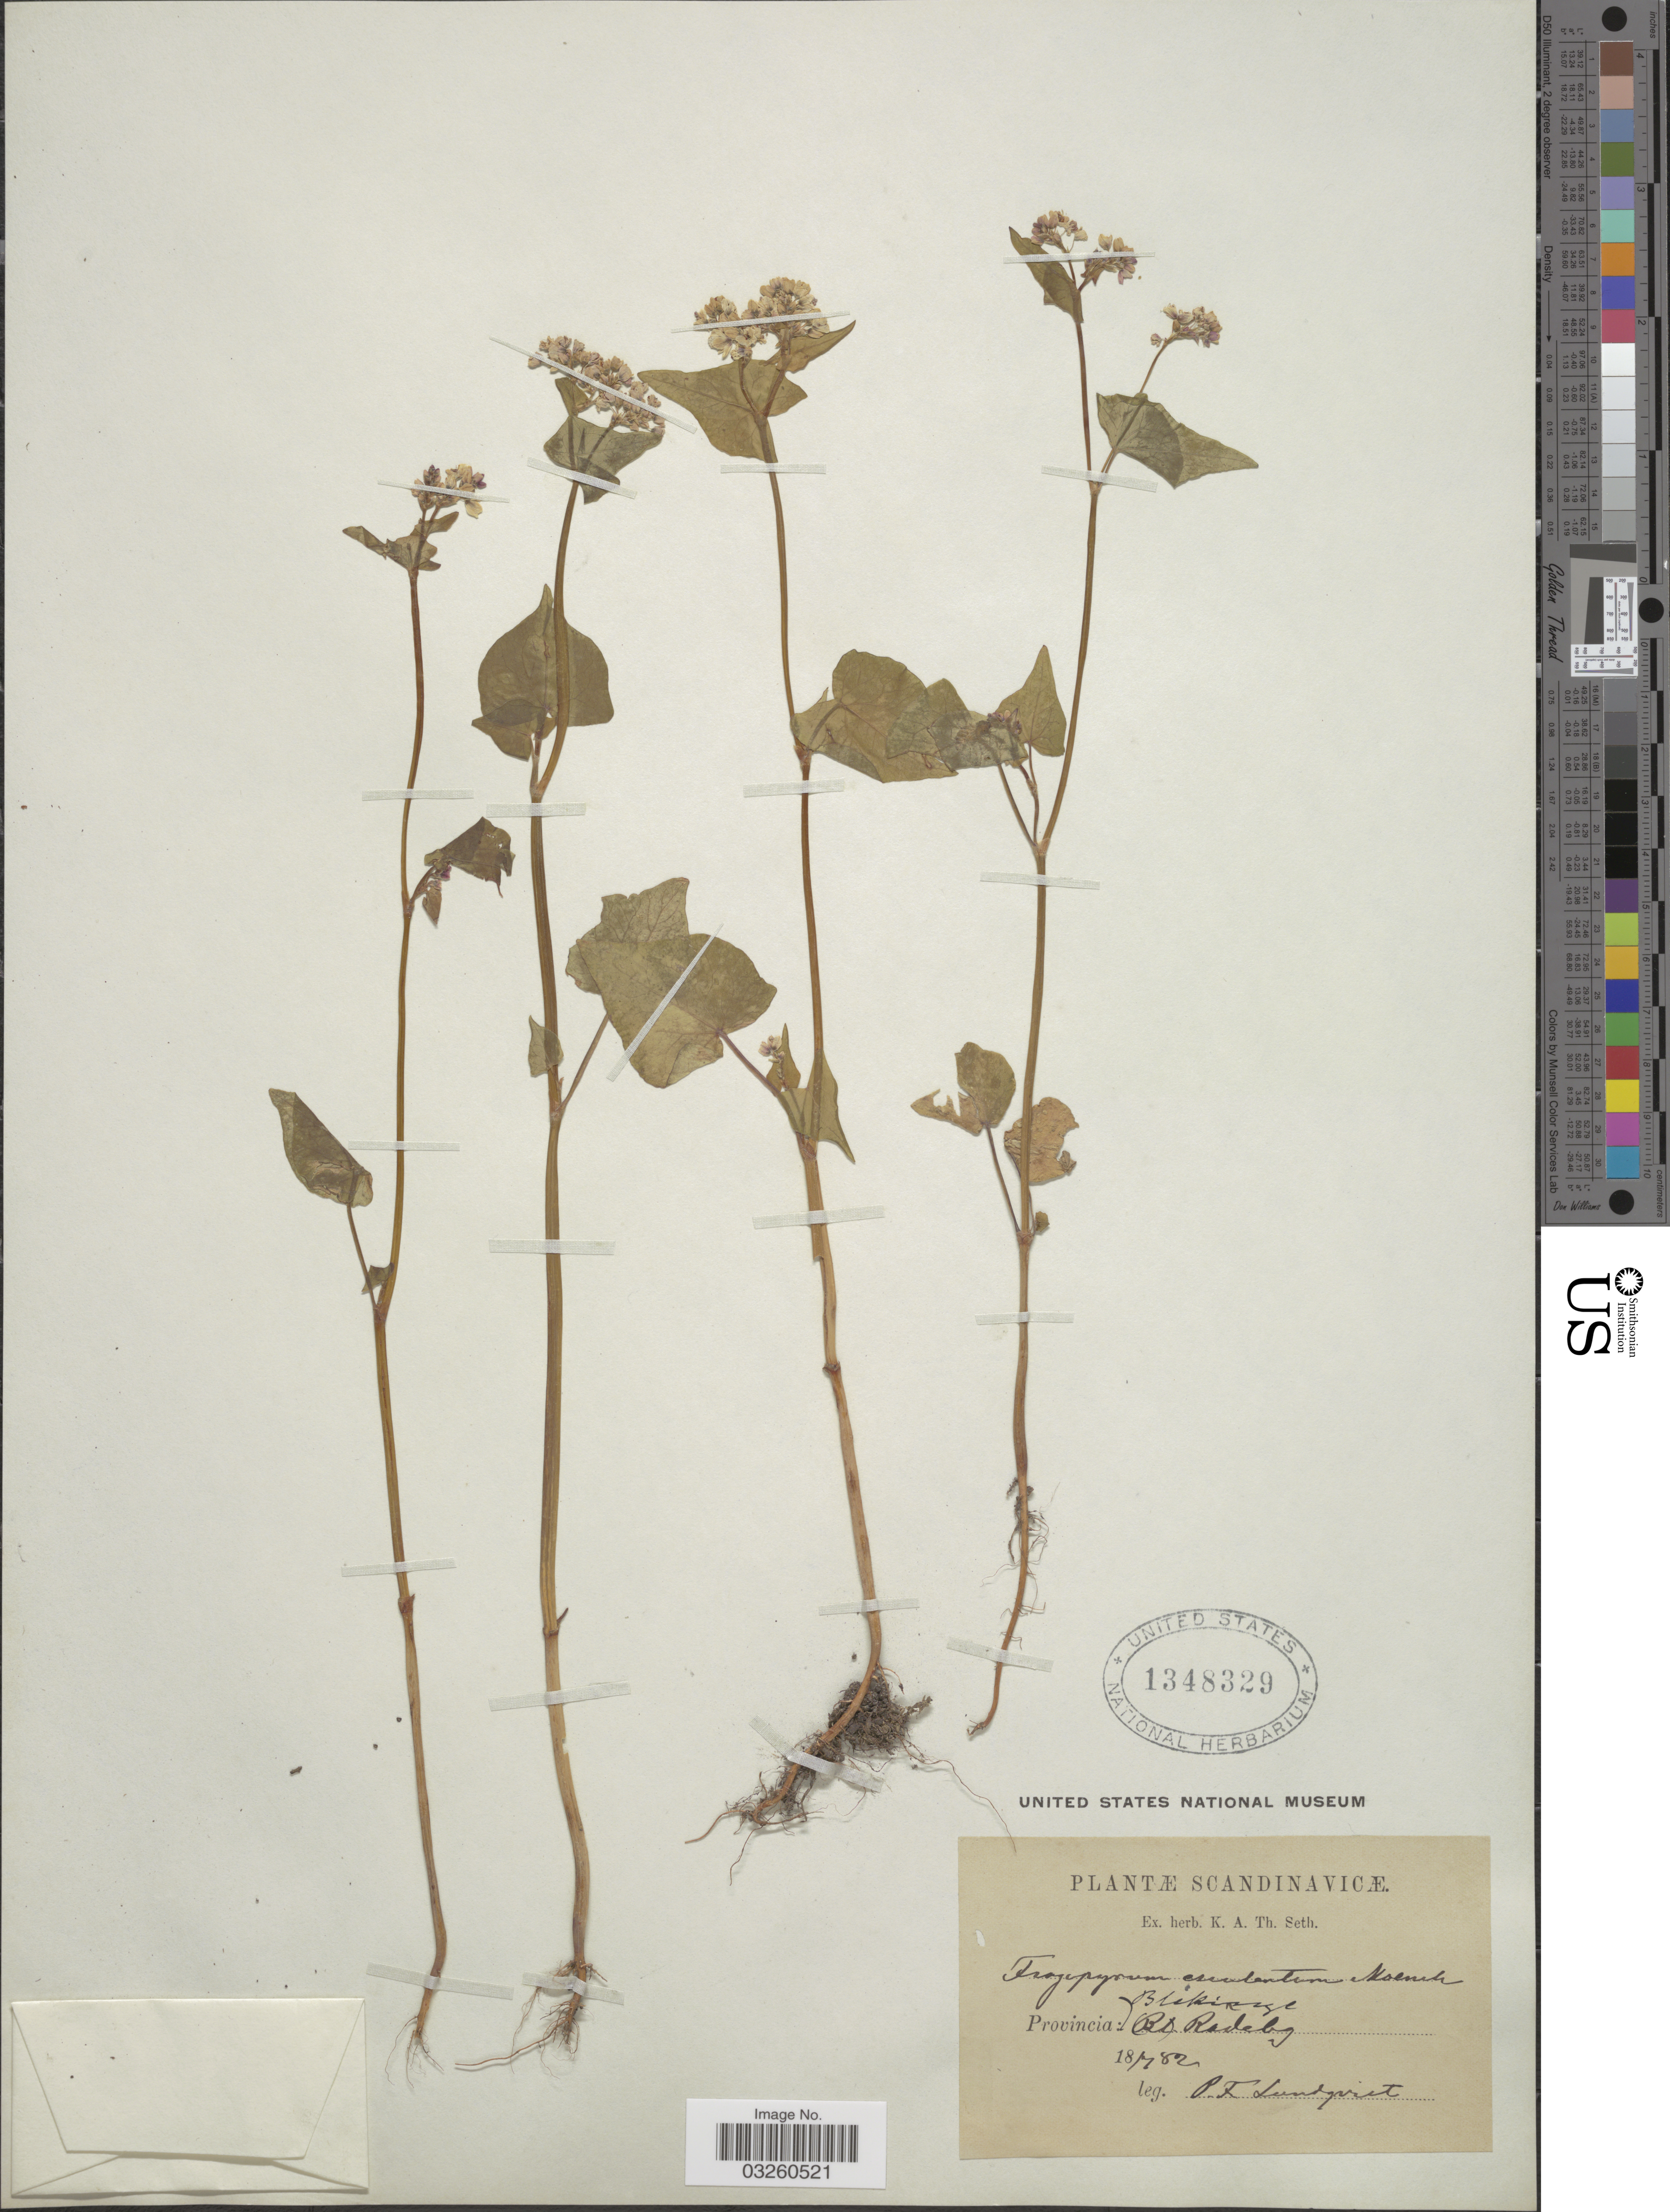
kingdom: Plantae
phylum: Tracheophyta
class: Magnoliopsida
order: Caryophyllales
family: Polygonaceae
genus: Fagopyrum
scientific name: Fagopyrum esculentum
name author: Moench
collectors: P. Lundquist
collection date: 1882-07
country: Sweden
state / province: Blekinge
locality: Scandinavicæ. Provincia: Blekinge Rodeby.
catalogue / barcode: US 1348329